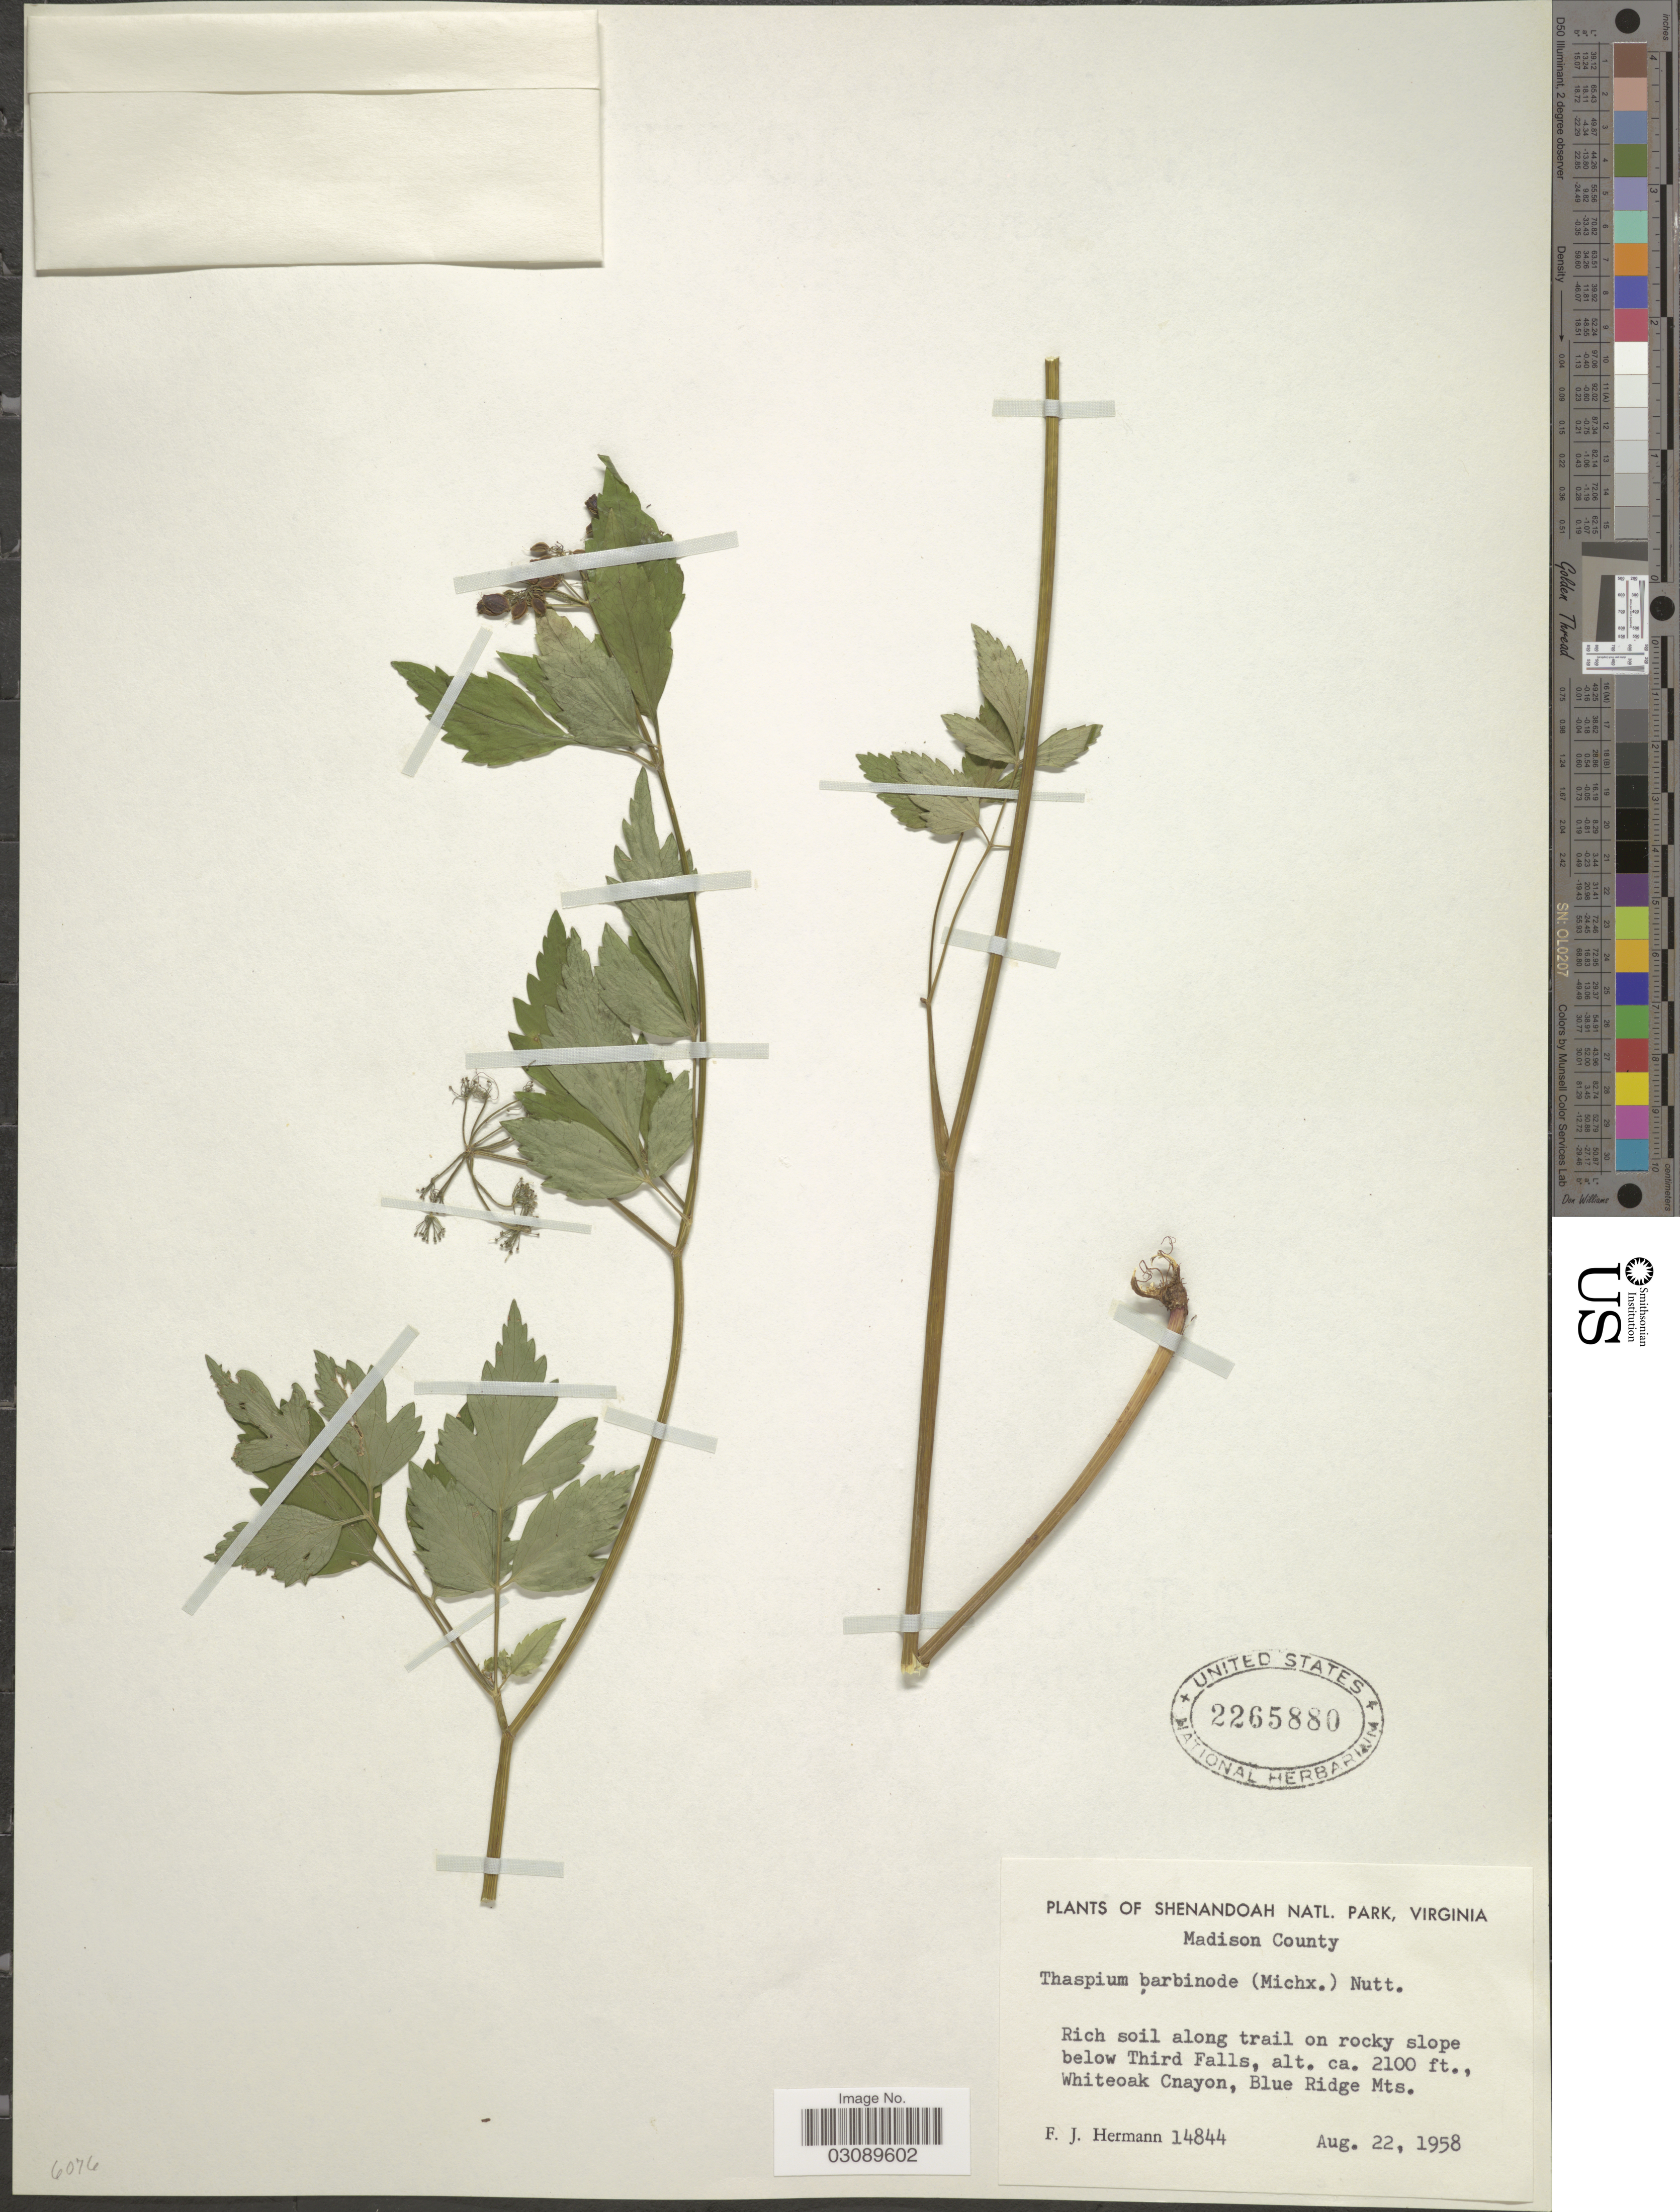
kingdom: Plantae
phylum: Tracheophyta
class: Magnoliopsida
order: Apiales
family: Apiaceae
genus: Thaspium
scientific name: Thaspium barbinode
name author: (Michx.) Nutt.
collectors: F. J. Hermann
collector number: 14844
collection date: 1958-08-22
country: United States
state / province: Virginia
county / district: Madison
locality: Shenandoah Natl. Park. Below Third Falls, Whiteoak Cnayon, Blue Ridge Mts.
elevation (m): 640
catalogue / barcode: US 2265880